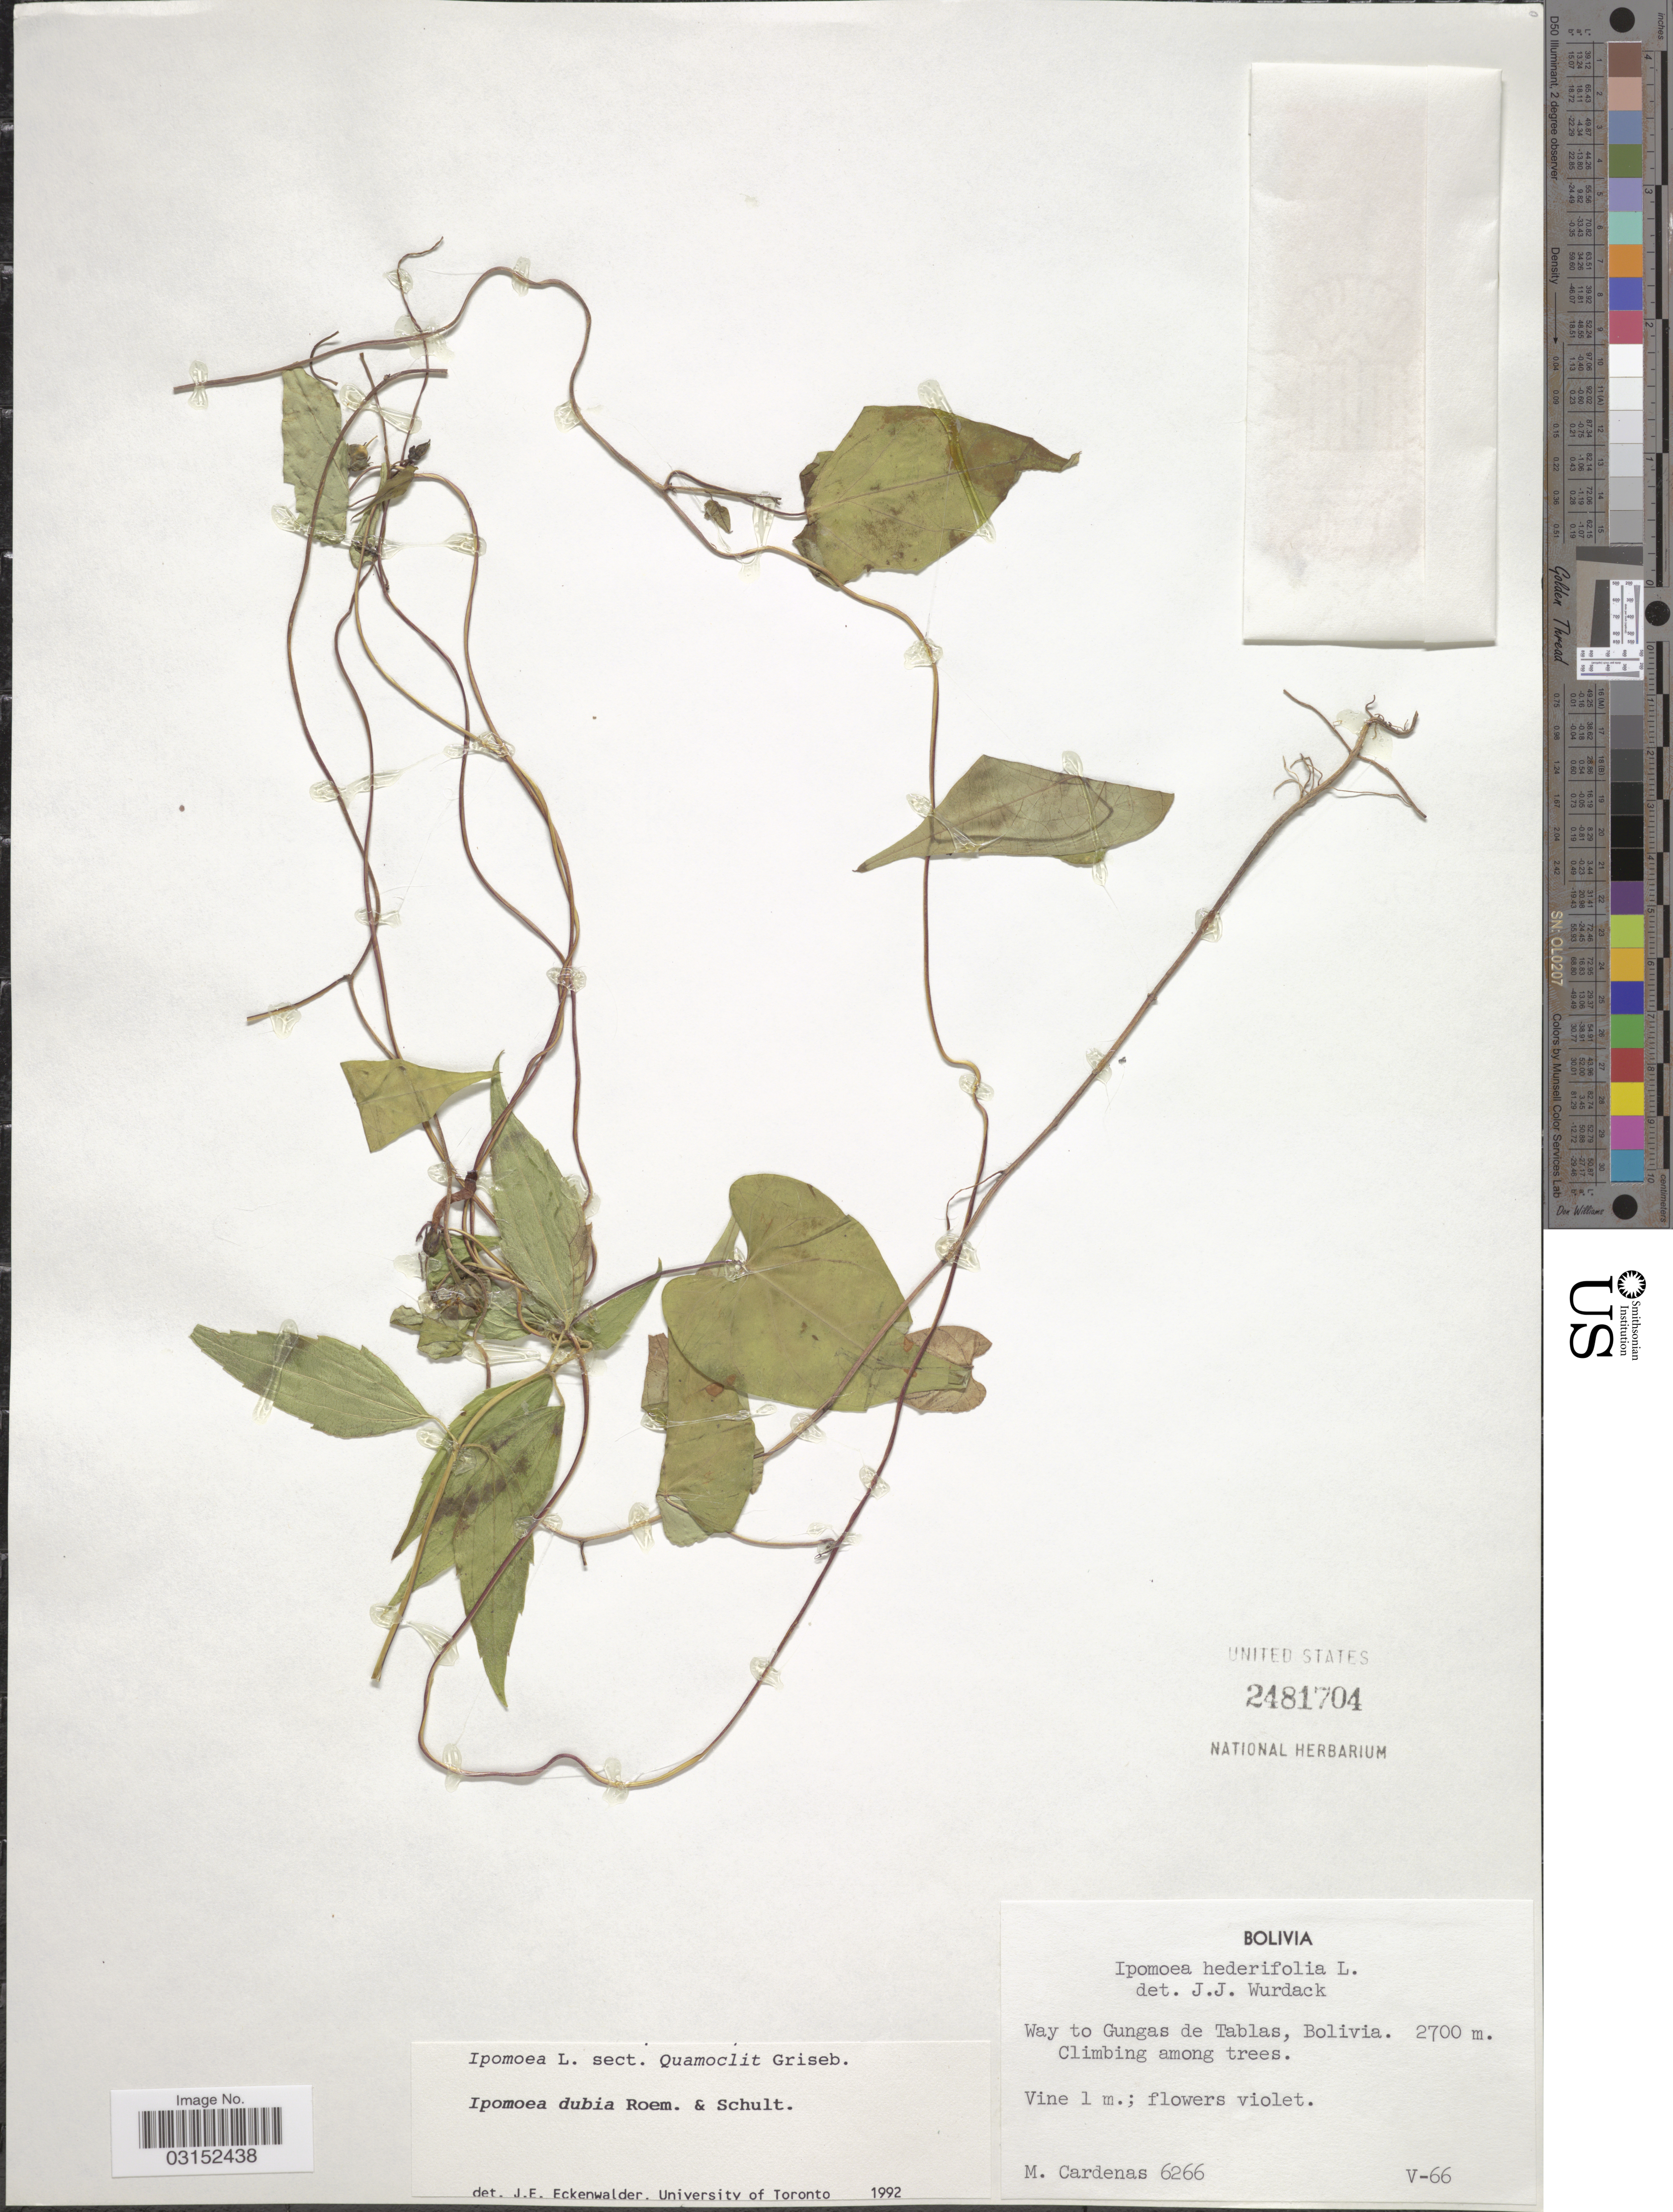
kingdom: Plantae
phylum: Tracheophyta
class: Magnoliopsida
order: Solanales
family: Convolvulaceae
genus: Ipomoea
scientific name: Ipomoea dubia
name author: Roem. & Schult.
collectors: M. Cárdenas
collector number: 6266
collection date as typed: Transcribed d/m/y: /5/66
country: Bolivia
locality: Way to Gungas de Tablas, Bolivia.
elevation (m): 2700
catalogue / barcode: US 2481704